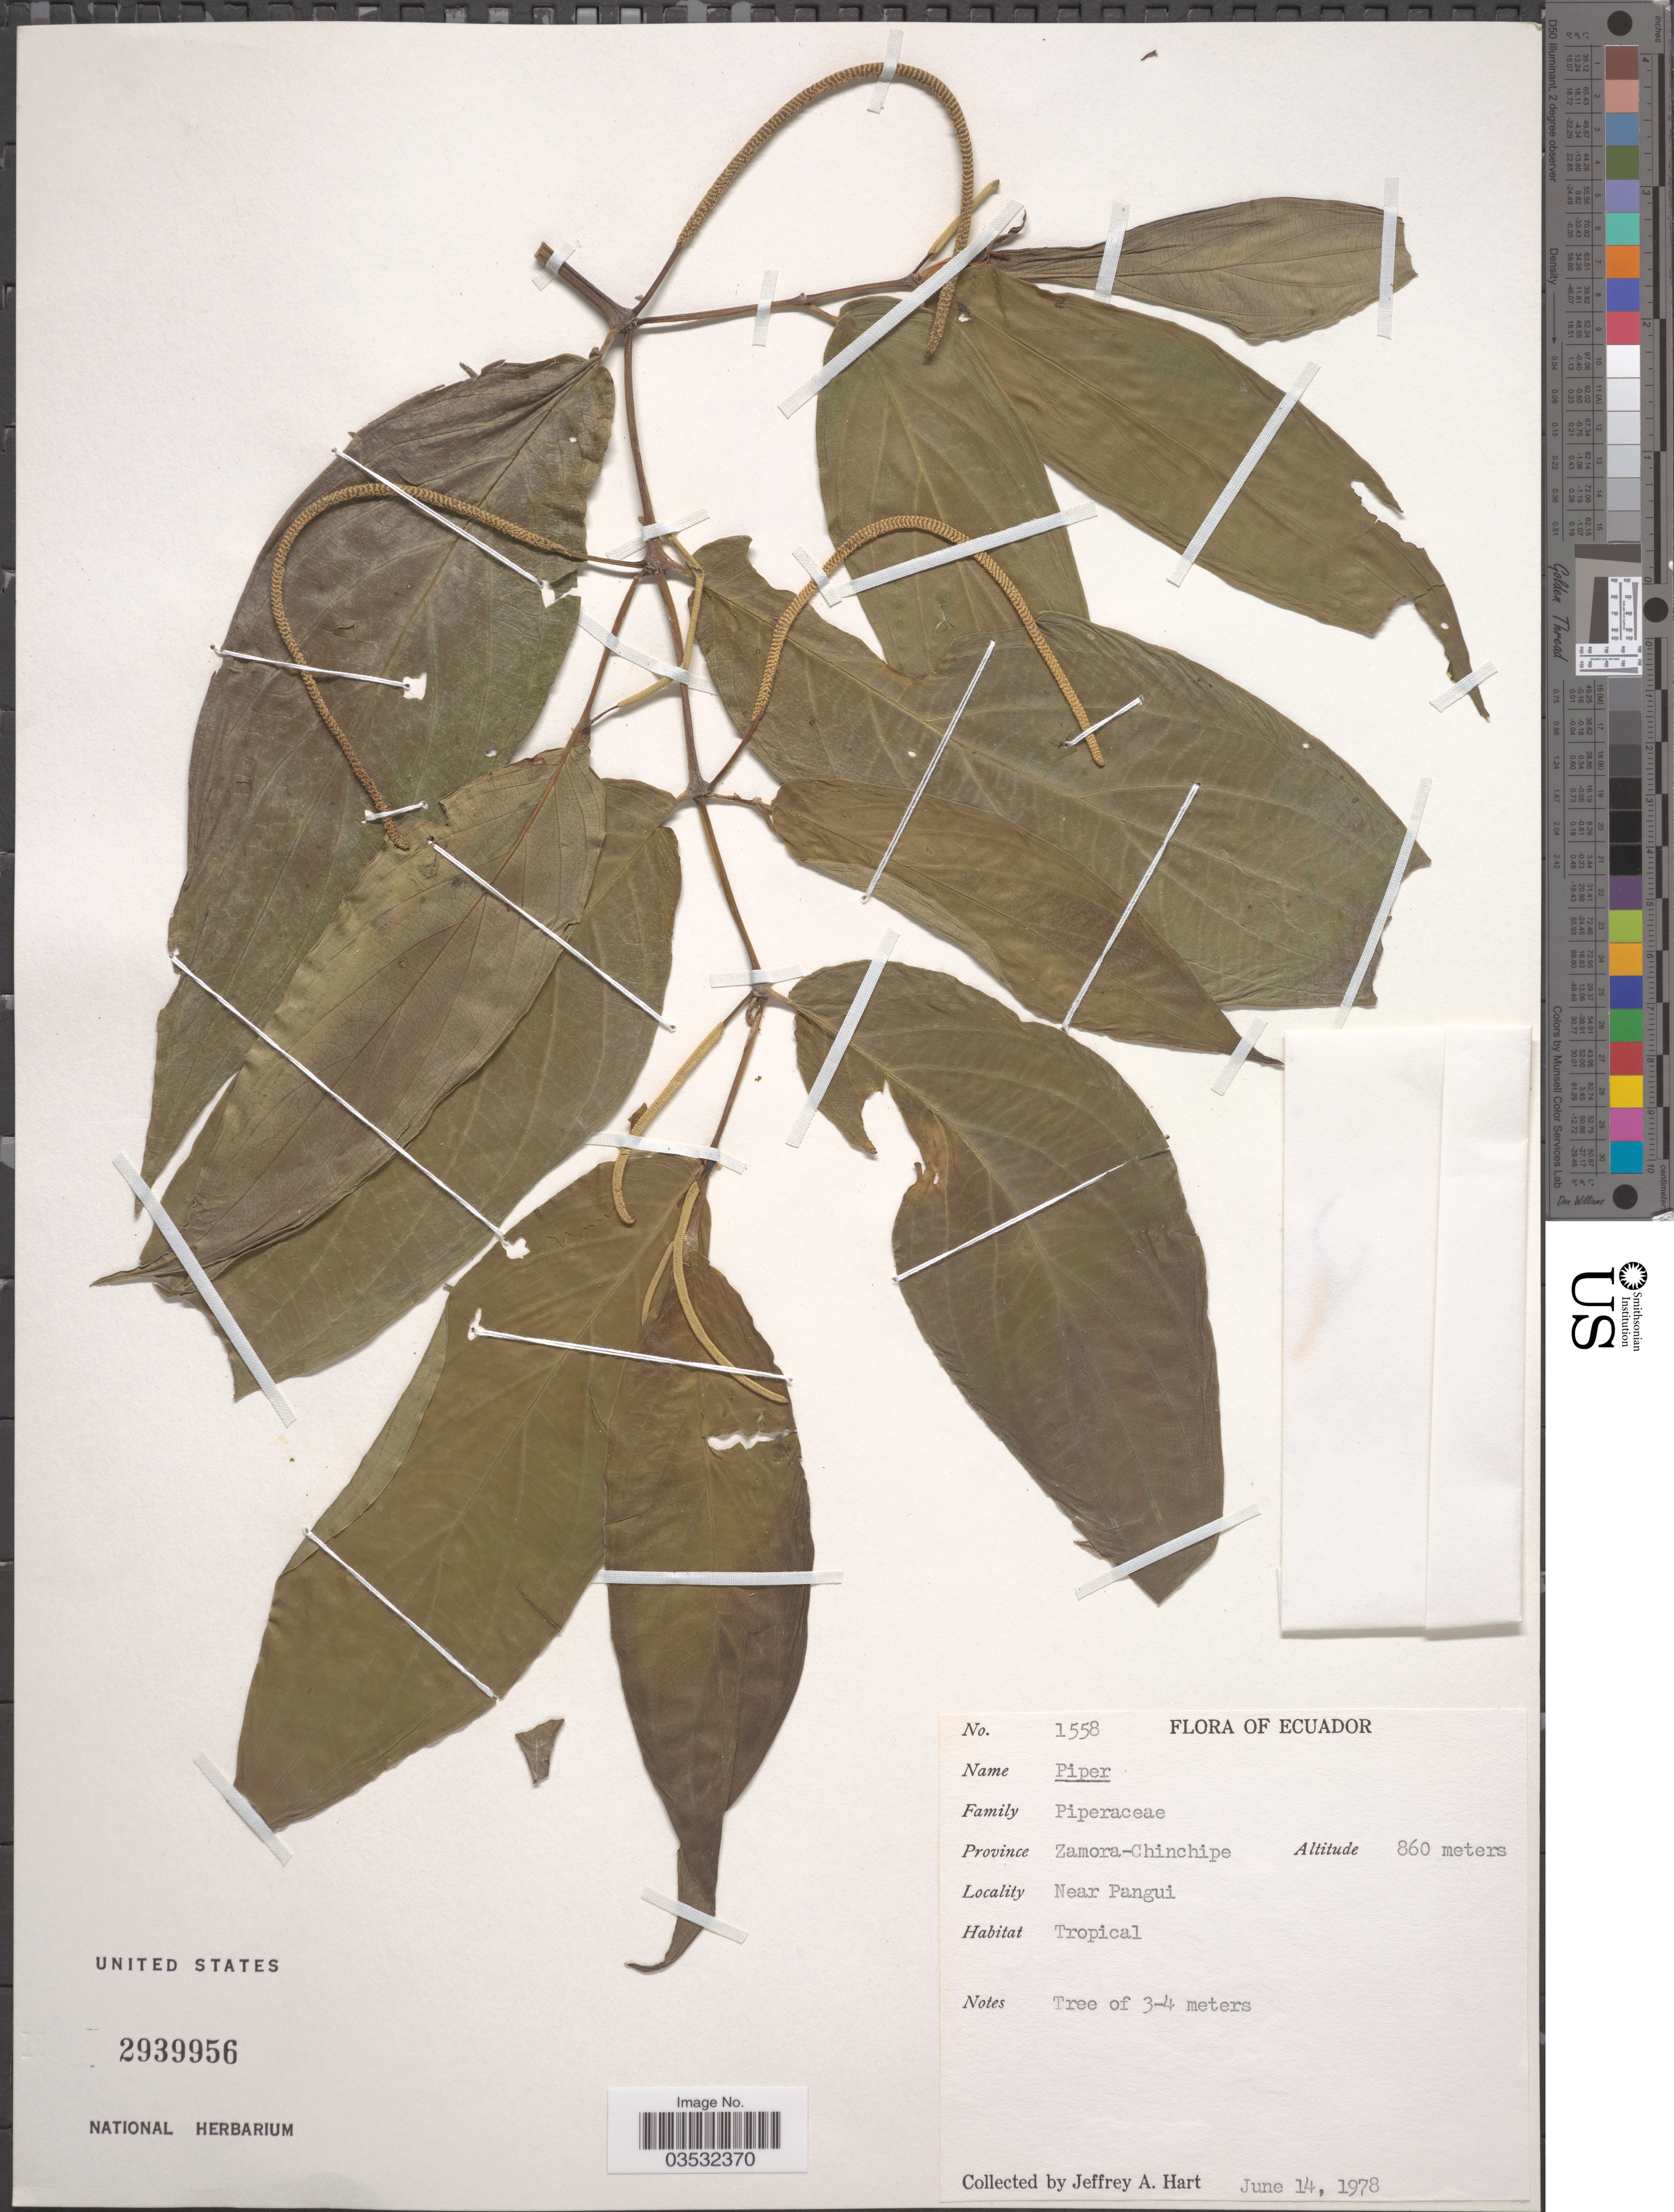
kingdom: Plantae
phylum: Tracheophyta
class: Magnoliopsida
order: Piperales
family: Piperaceae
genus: Piper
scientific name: Piper sp.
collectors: J. A. Hart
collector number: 1558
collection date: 1978-06-14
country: Ecuador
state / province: Zamora-Chinchipe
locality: Near Pangui.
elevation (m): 860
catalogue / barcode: US 2939956